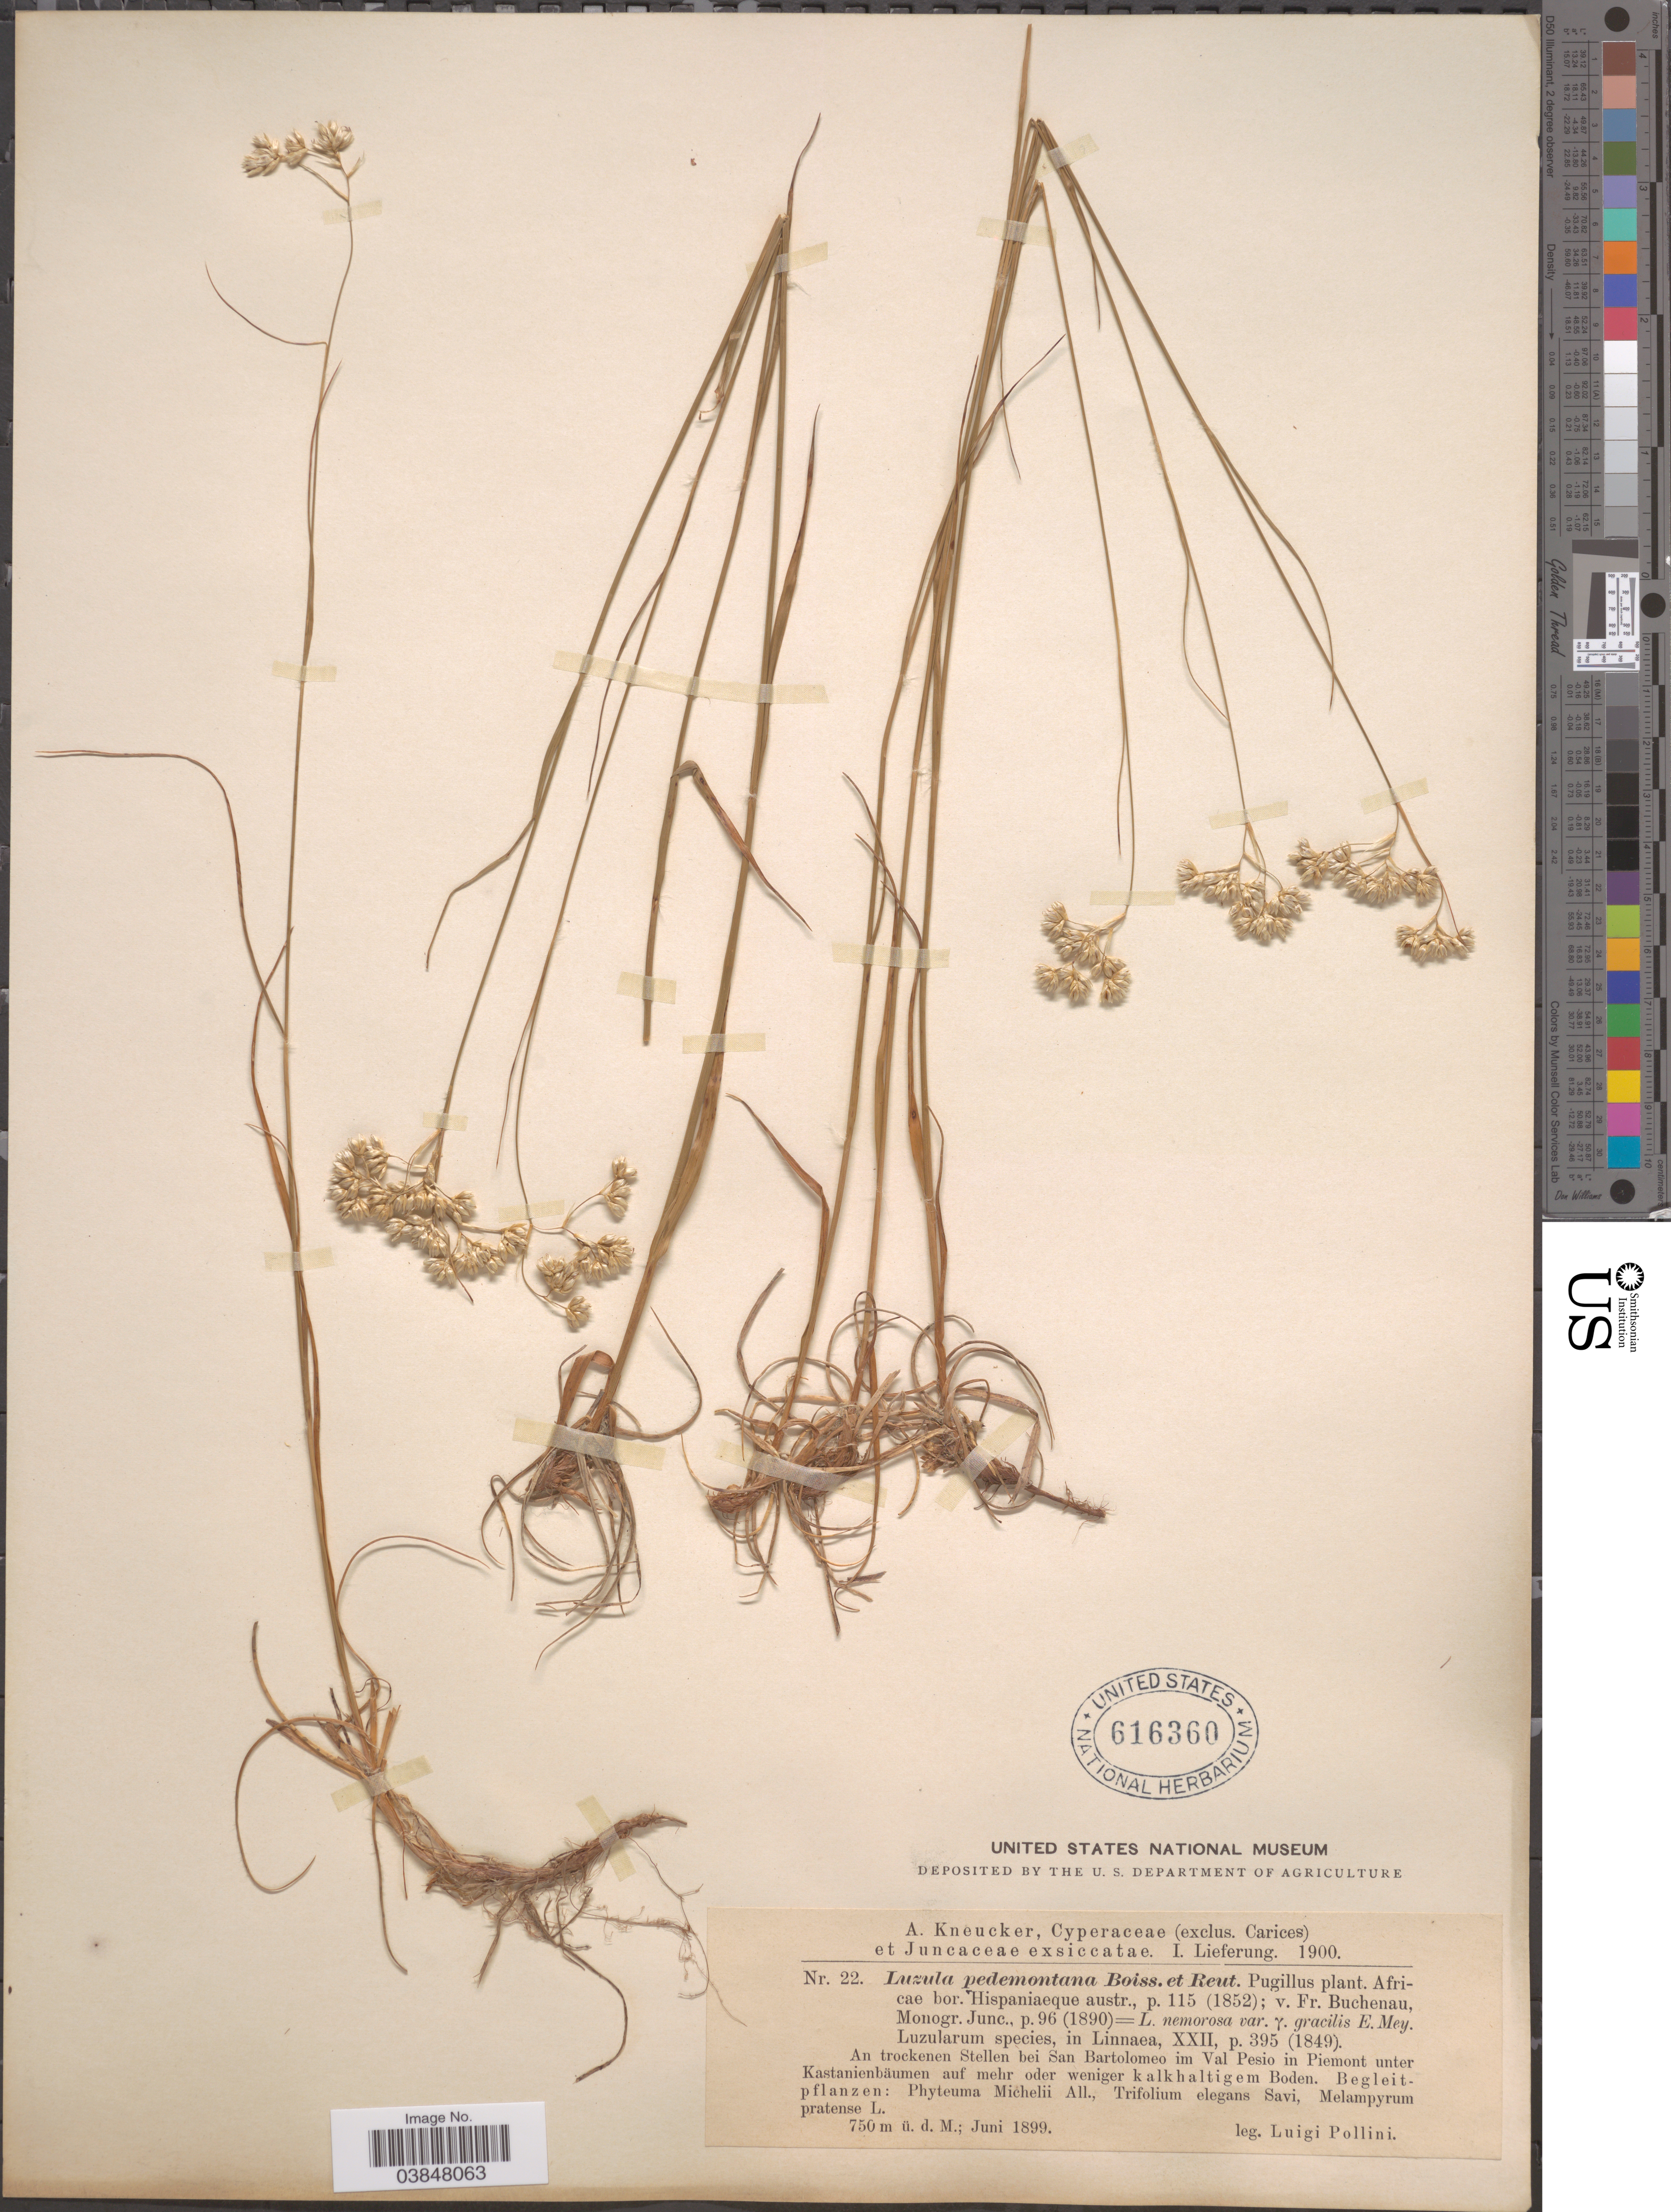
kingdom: Plantae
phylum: Tracheophyta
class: Liliopsida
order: Poales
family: Juncaceae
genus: Luzula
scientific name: Luzula pedemontana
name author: Boiss. & Reut.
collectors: L. Pollini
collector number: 22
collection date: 1899-06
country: Italy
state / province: Piedmont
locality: An trockenen Stellen bei San Bartolomeo im Val Pesio in Piemont unter Kastanienbäumen auf mehr oder weniger kalkhaltigem Boden.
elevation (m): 750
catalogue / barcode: US 616360